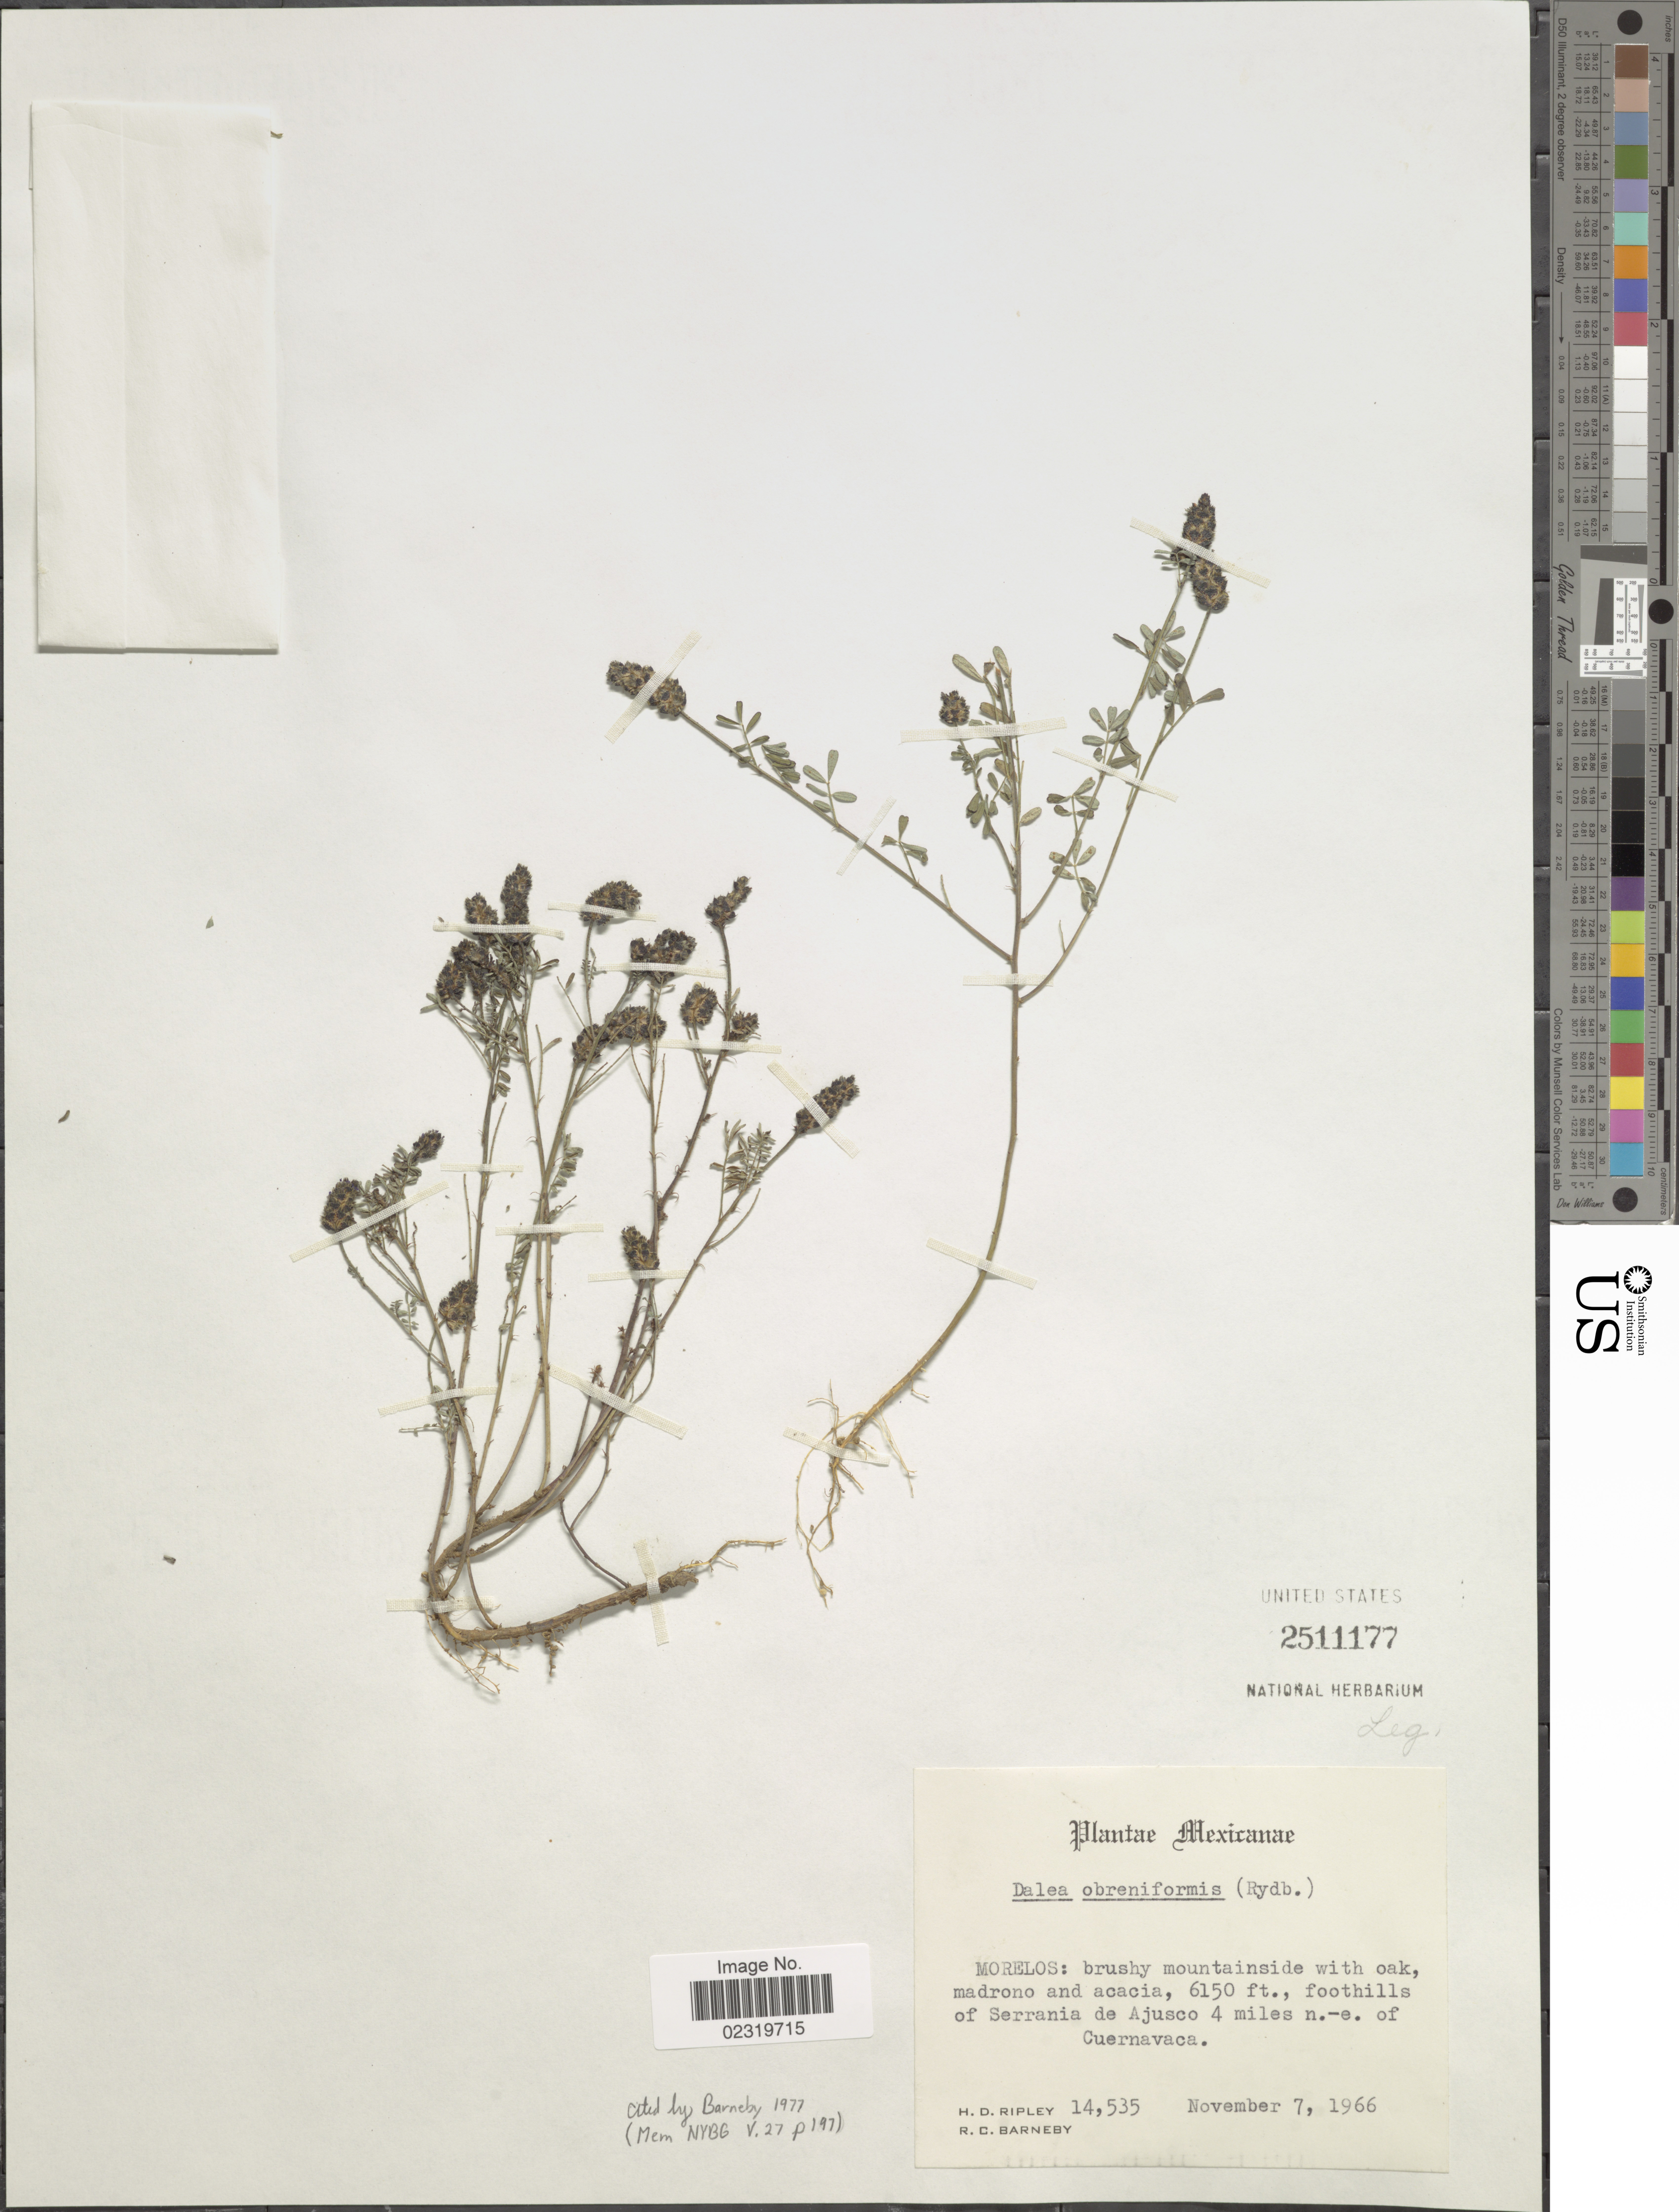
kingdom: Plantae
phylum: Tracheophyta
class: Magnoliopsida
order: Fabales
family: Fabaceae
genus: Dalea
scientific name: Dalea obreniformis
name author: (Rydb.) Barneby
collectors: H. Ripley & R. C. Barneby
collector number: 14535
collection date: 1966-11-07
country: Mexico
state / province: Morelos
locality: Foothills of Serrania de Ajusco 4 miles n.-e. of Cuernavaca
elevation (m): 1875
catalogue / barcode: US 2511177